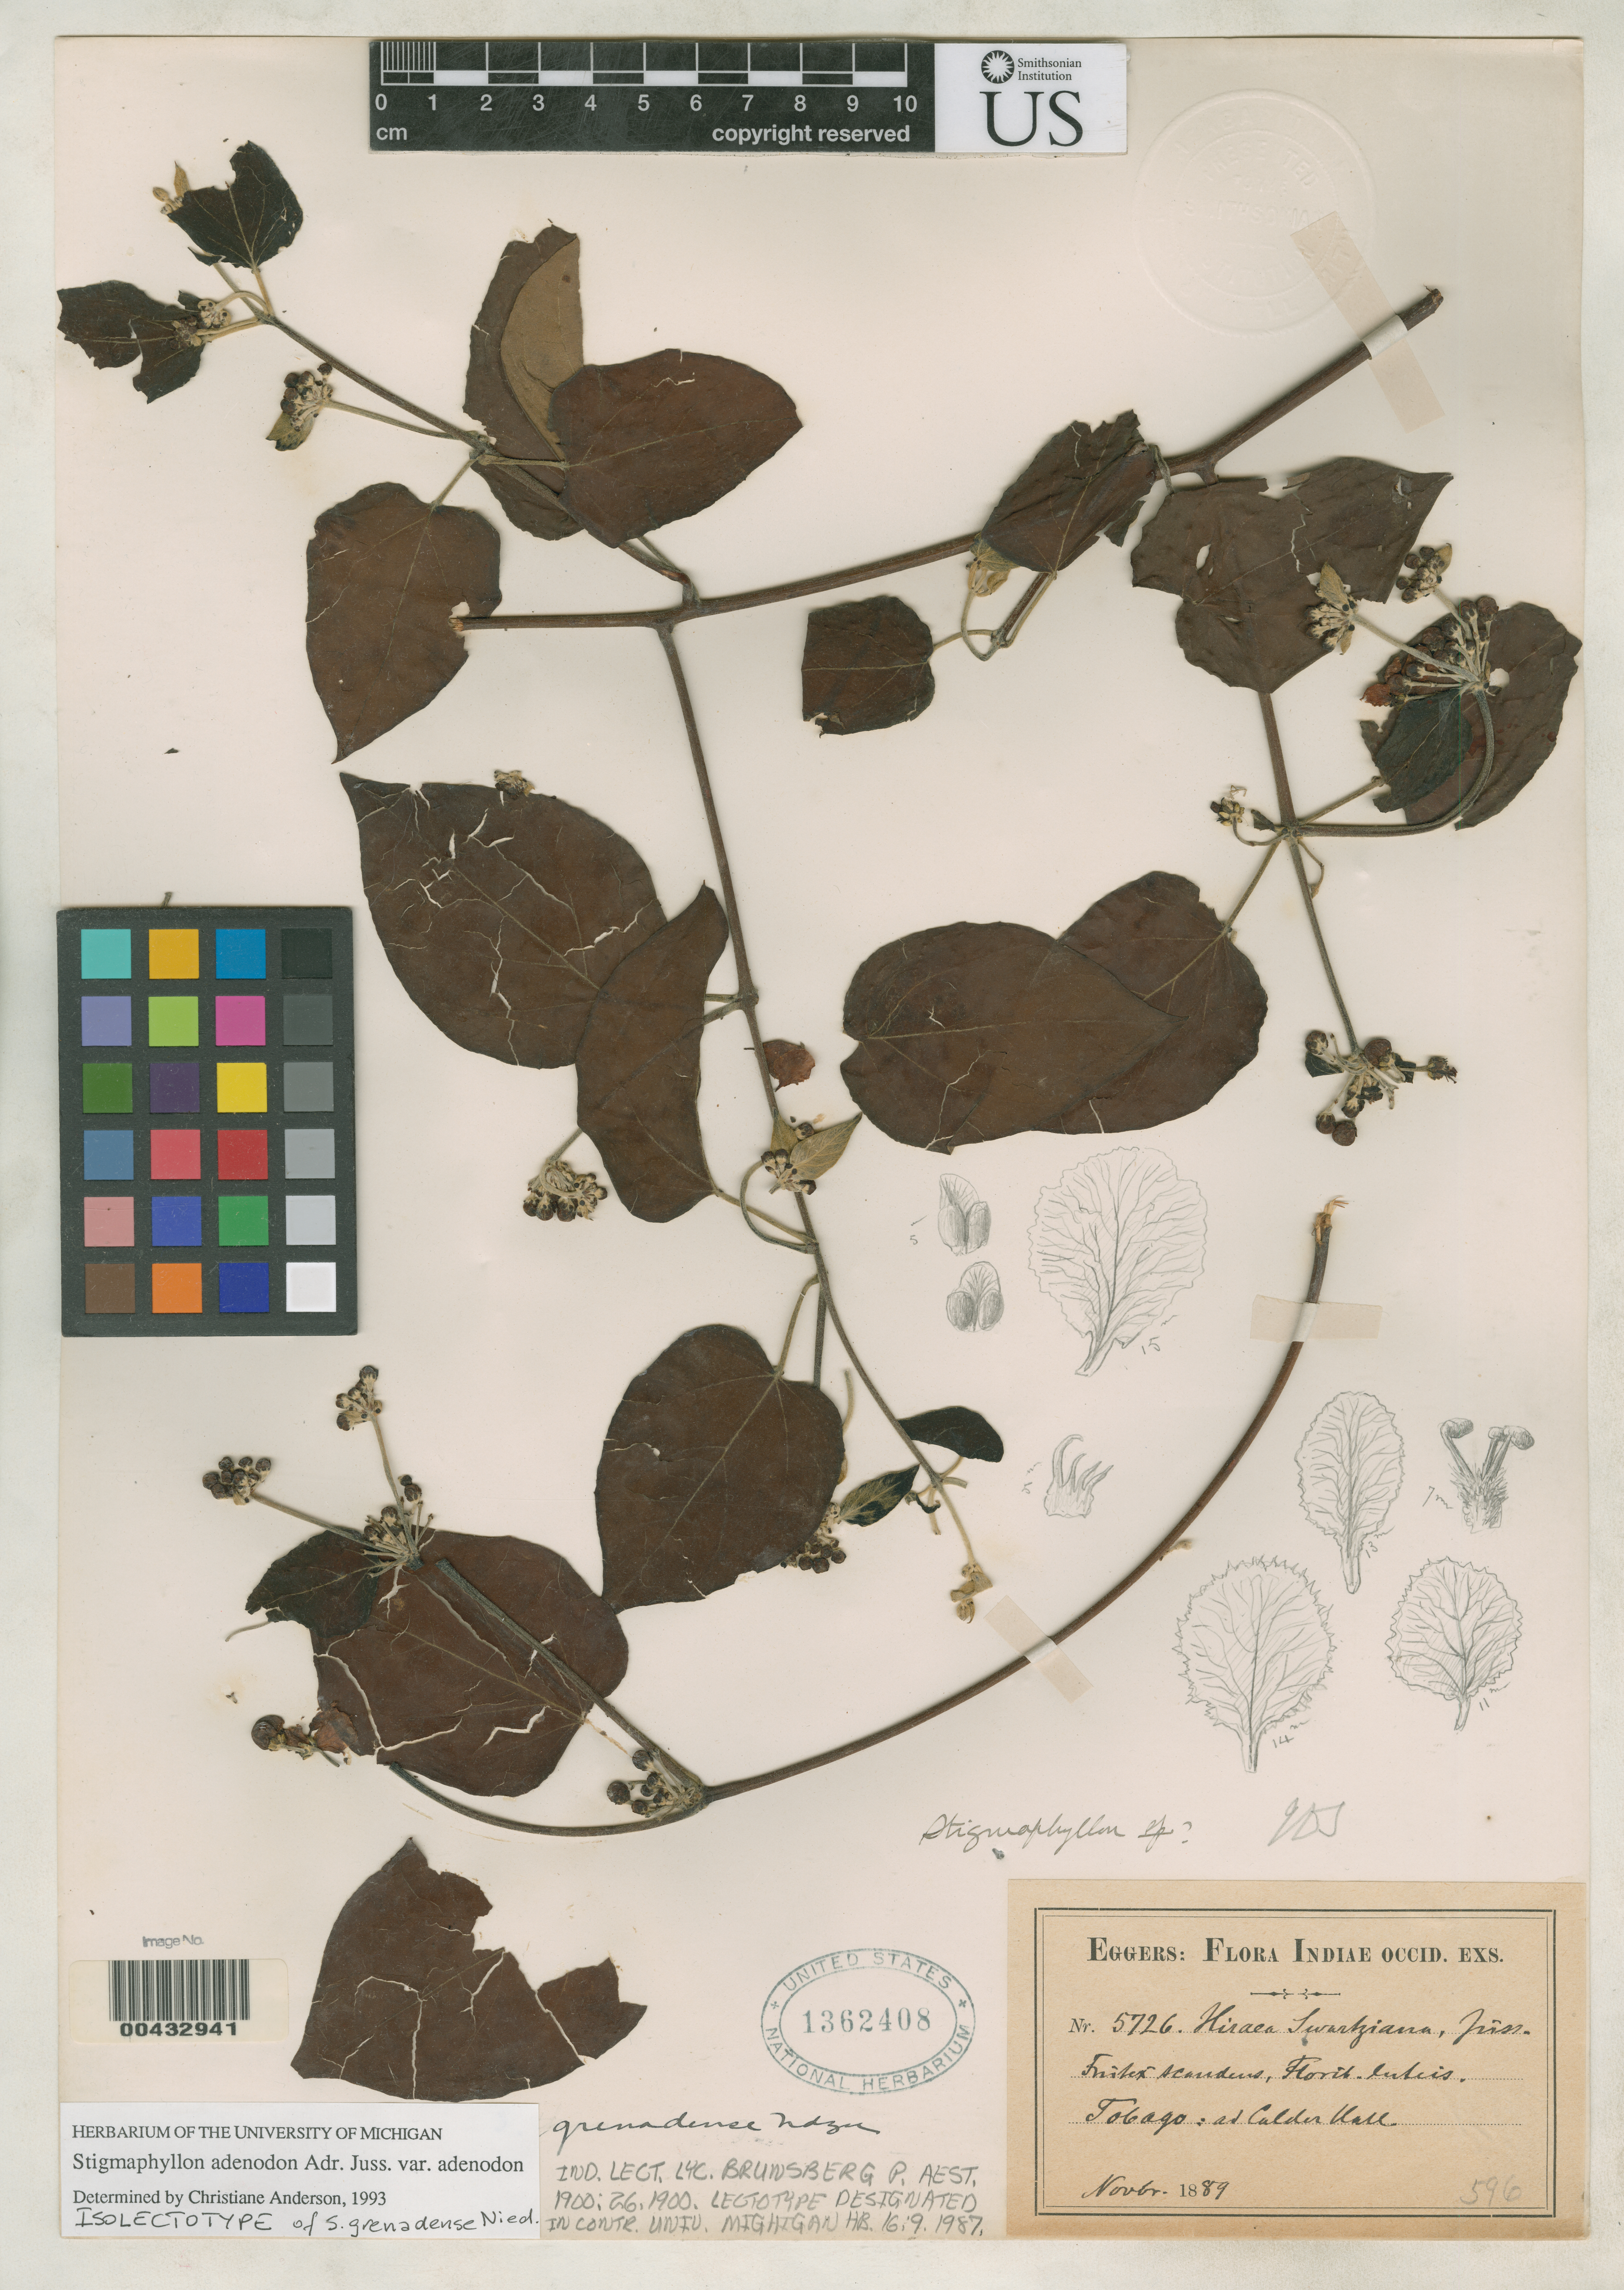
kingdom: Plantae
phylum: Tracheophyta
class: Magnoliopsida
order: Malpighiales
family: Malpighiaceae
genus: Stigmaphyllon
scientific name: Stigmaphyllon grenadense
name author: Nied.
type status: Isolectotype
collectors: H. F. A. von Eggers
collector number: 5726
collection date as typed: Nov 1889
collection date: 1889-11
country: Trinidad and Tobago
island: Tobago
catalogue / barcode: US 1362408